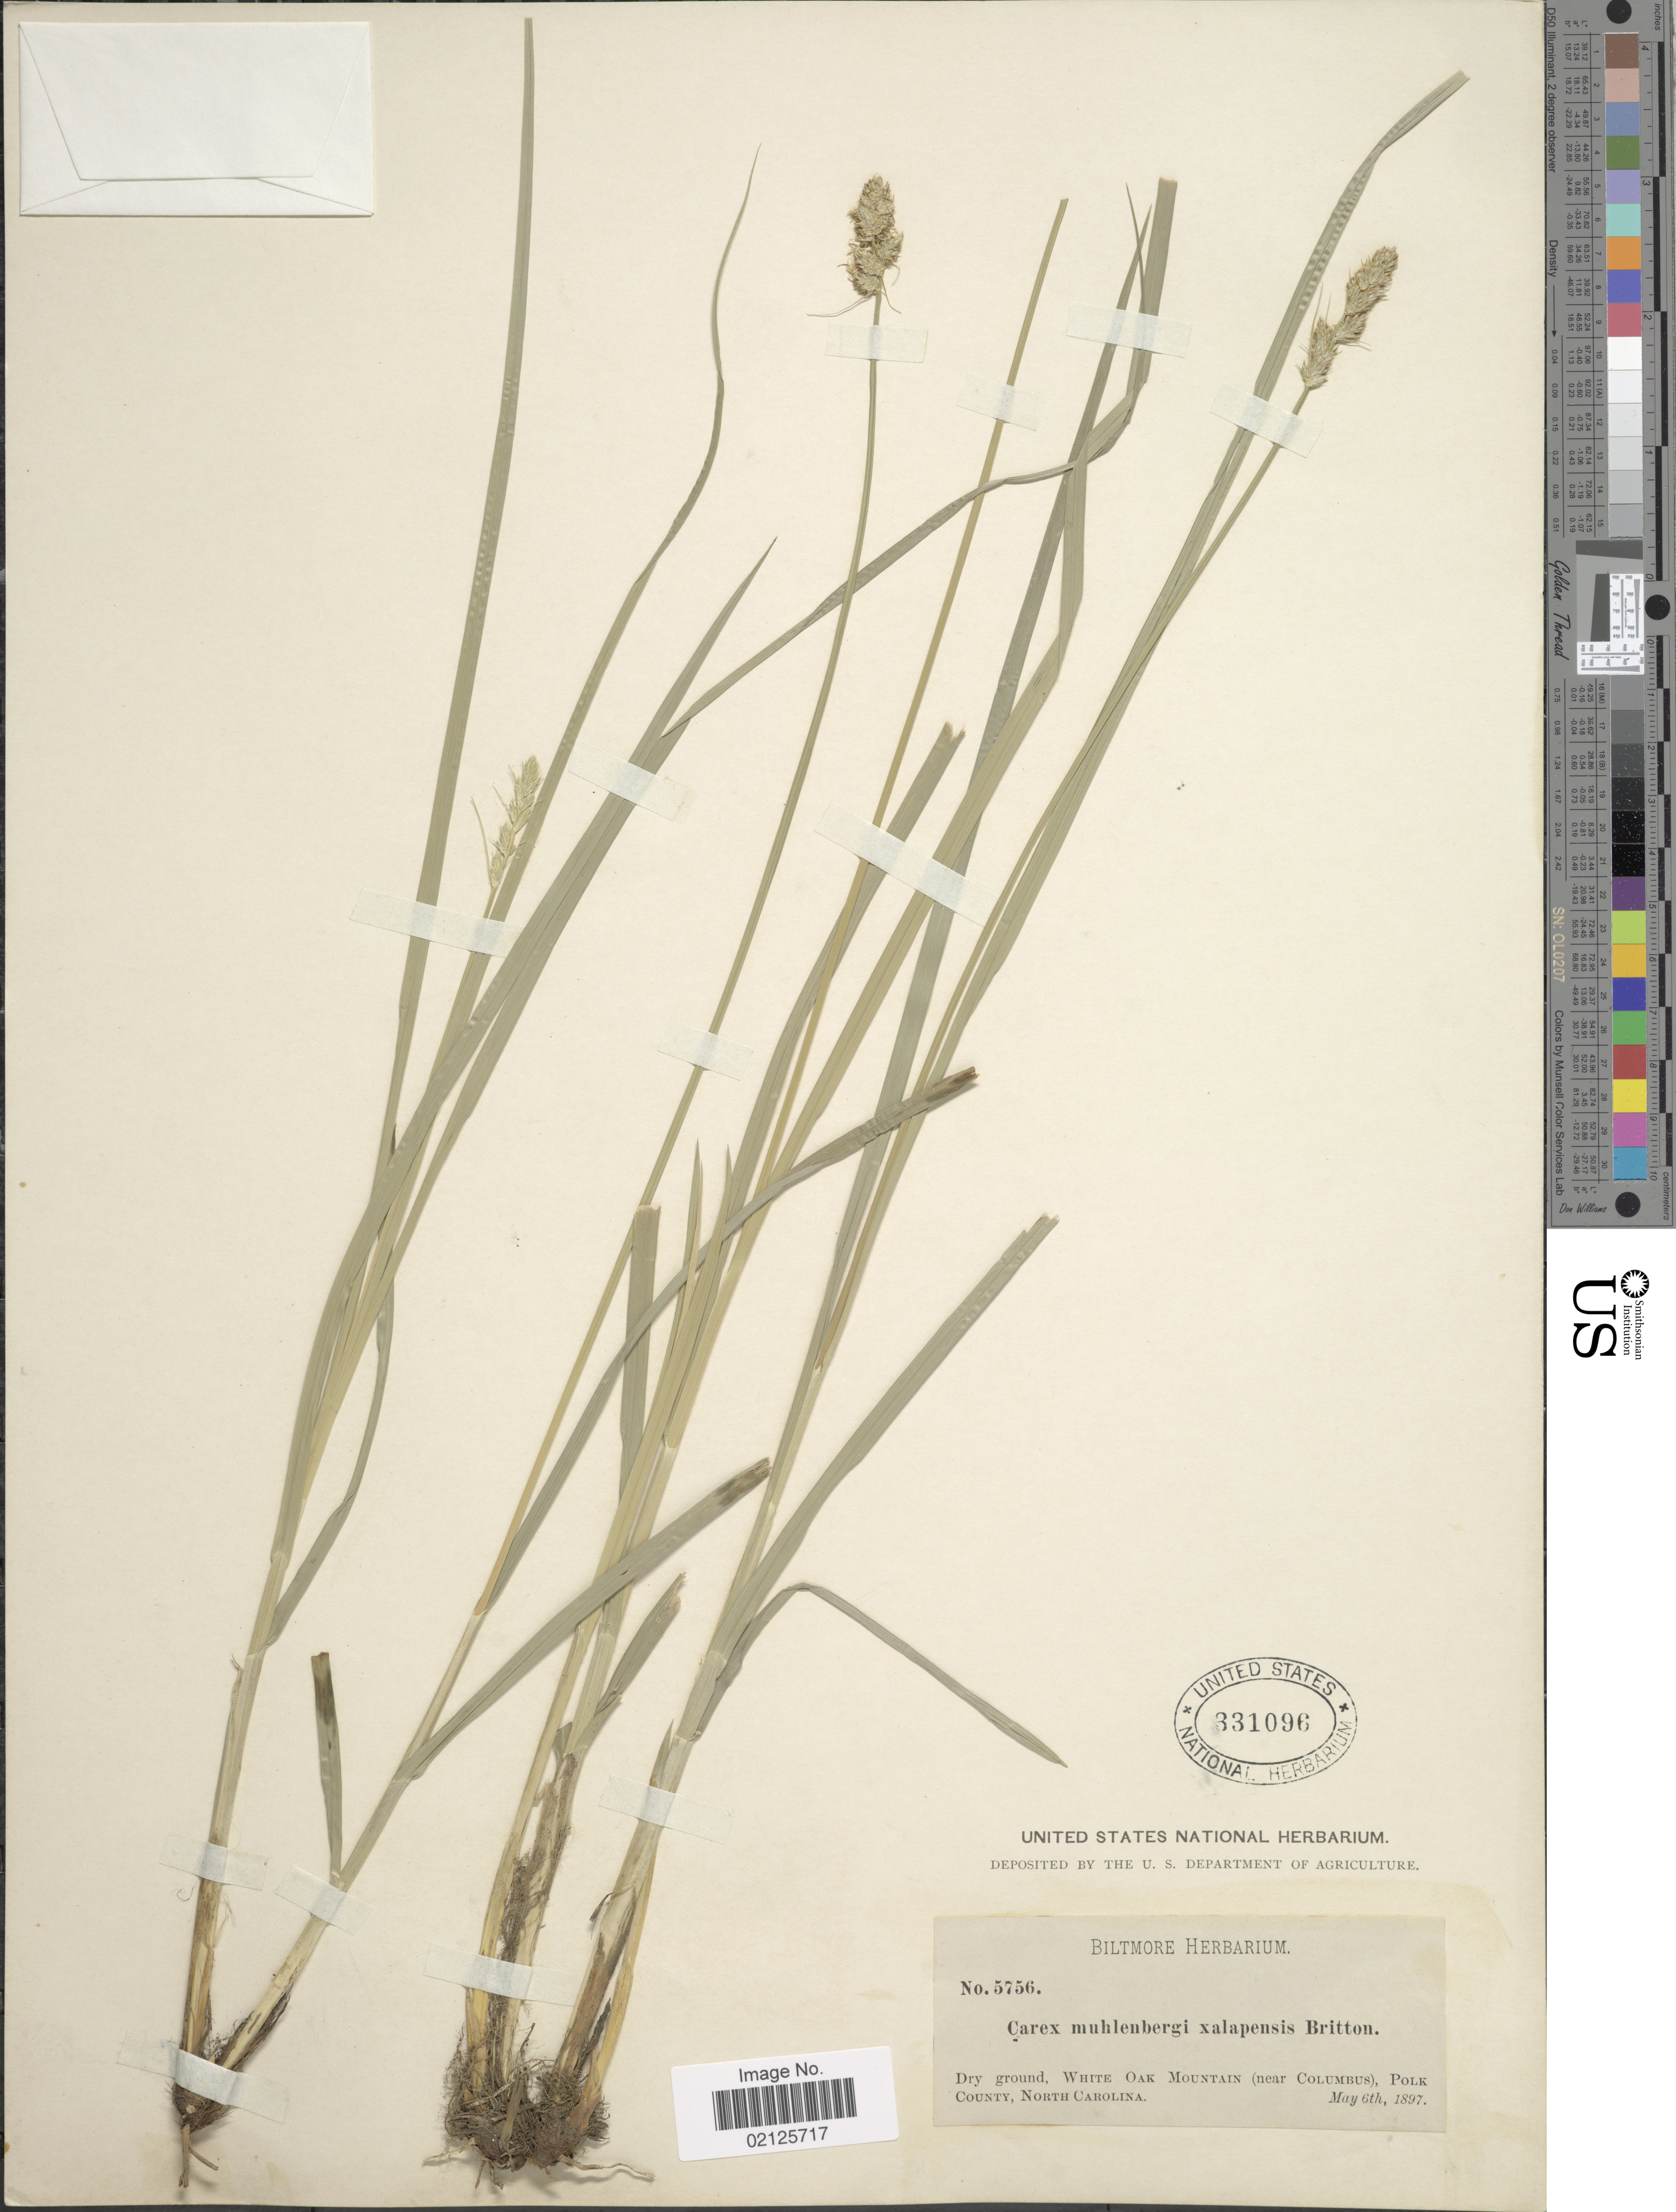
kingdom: Plantae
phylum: Tracheophyta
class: Liliopsida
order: Poales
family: Cyperaceae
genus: Carex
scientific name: Carex muehlenbergii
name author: Willd.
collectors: ex herb. Biltmore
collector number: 5756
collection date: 1897-05-06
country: United States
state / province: North Carolina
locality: Dry ground, White Oak Mountain (near Columbus), Polk County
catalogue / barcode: US 331096